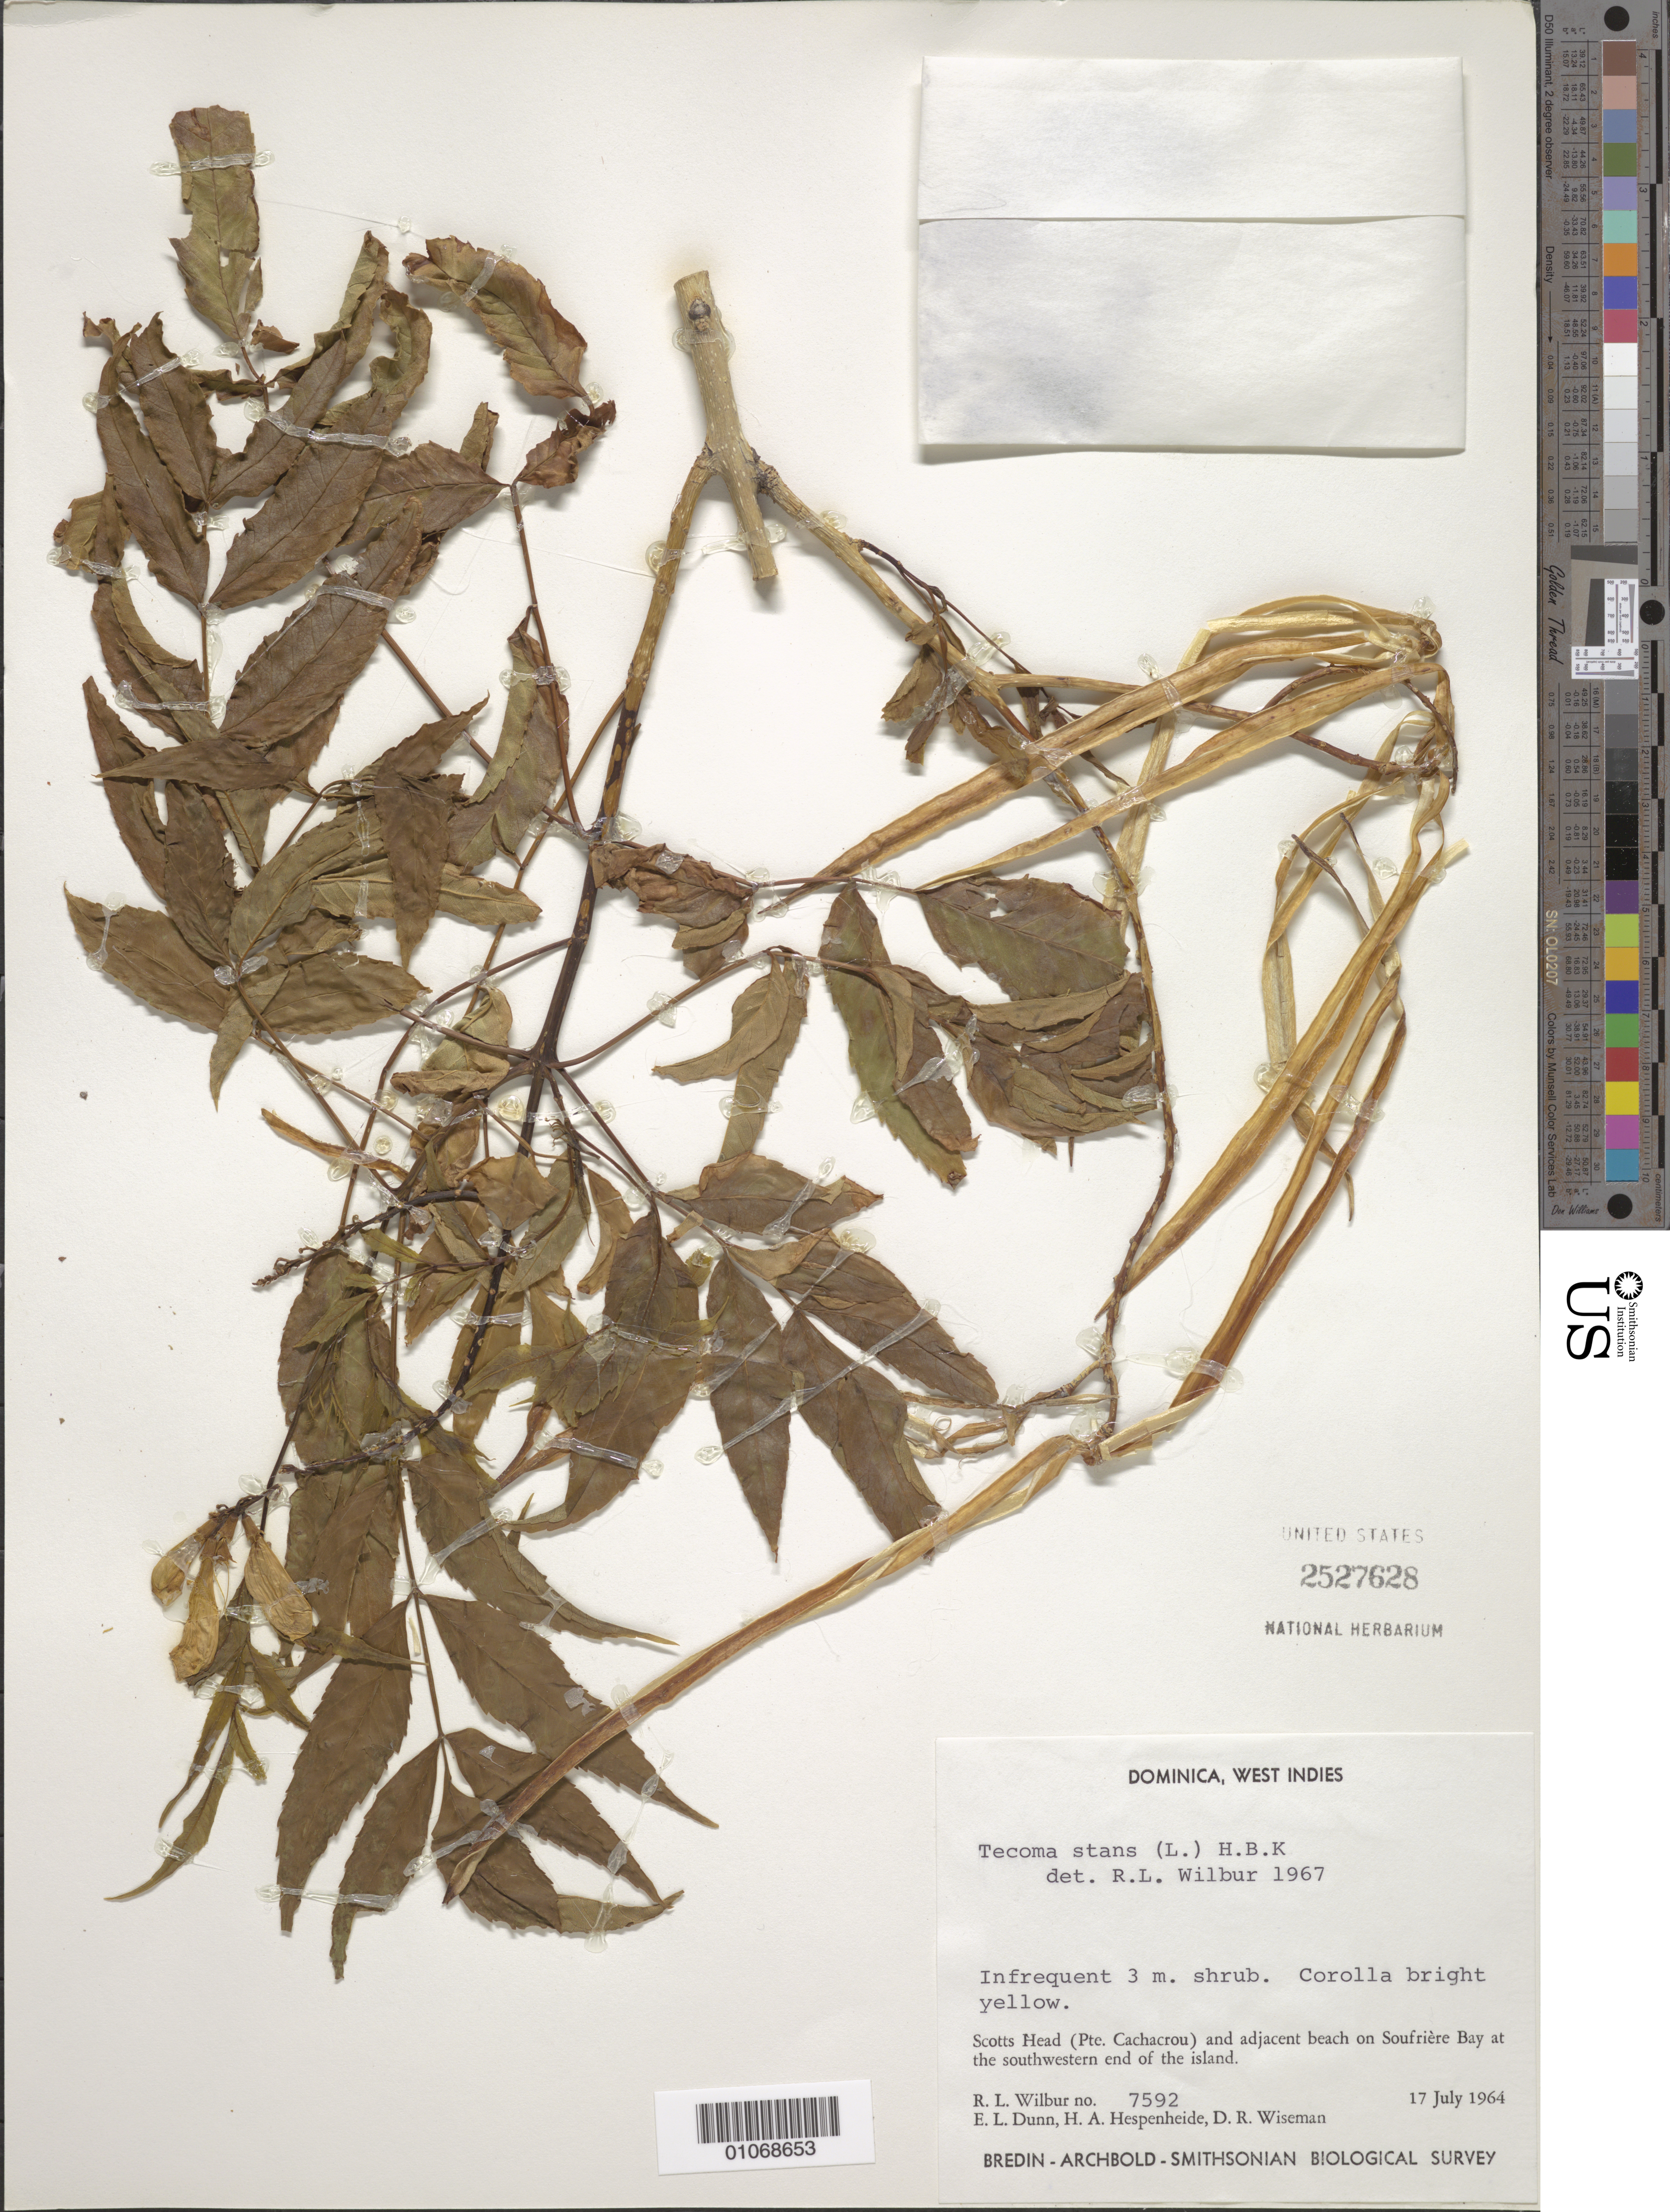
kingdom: Plantae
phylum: Tracheophyta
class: Magnoliopsida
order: Lamiales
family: Bignoniaceae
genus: Tecoma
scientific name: Tecoma stans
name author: (L.) Juss. ex Kunth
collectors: R. L. Wilbur, E. Dunn, H. A. Hespenheide & D. R. Wiseman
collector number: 7592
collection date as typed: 17 Jul 1964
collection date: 1964-07-17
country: Dominica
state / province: St. Mark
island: Dominica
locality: Scotts Head (Pte. Cacahacrou) and adjacent beach on Soufriere Bay at the southwestern end of the island.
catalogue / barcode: US 2527628